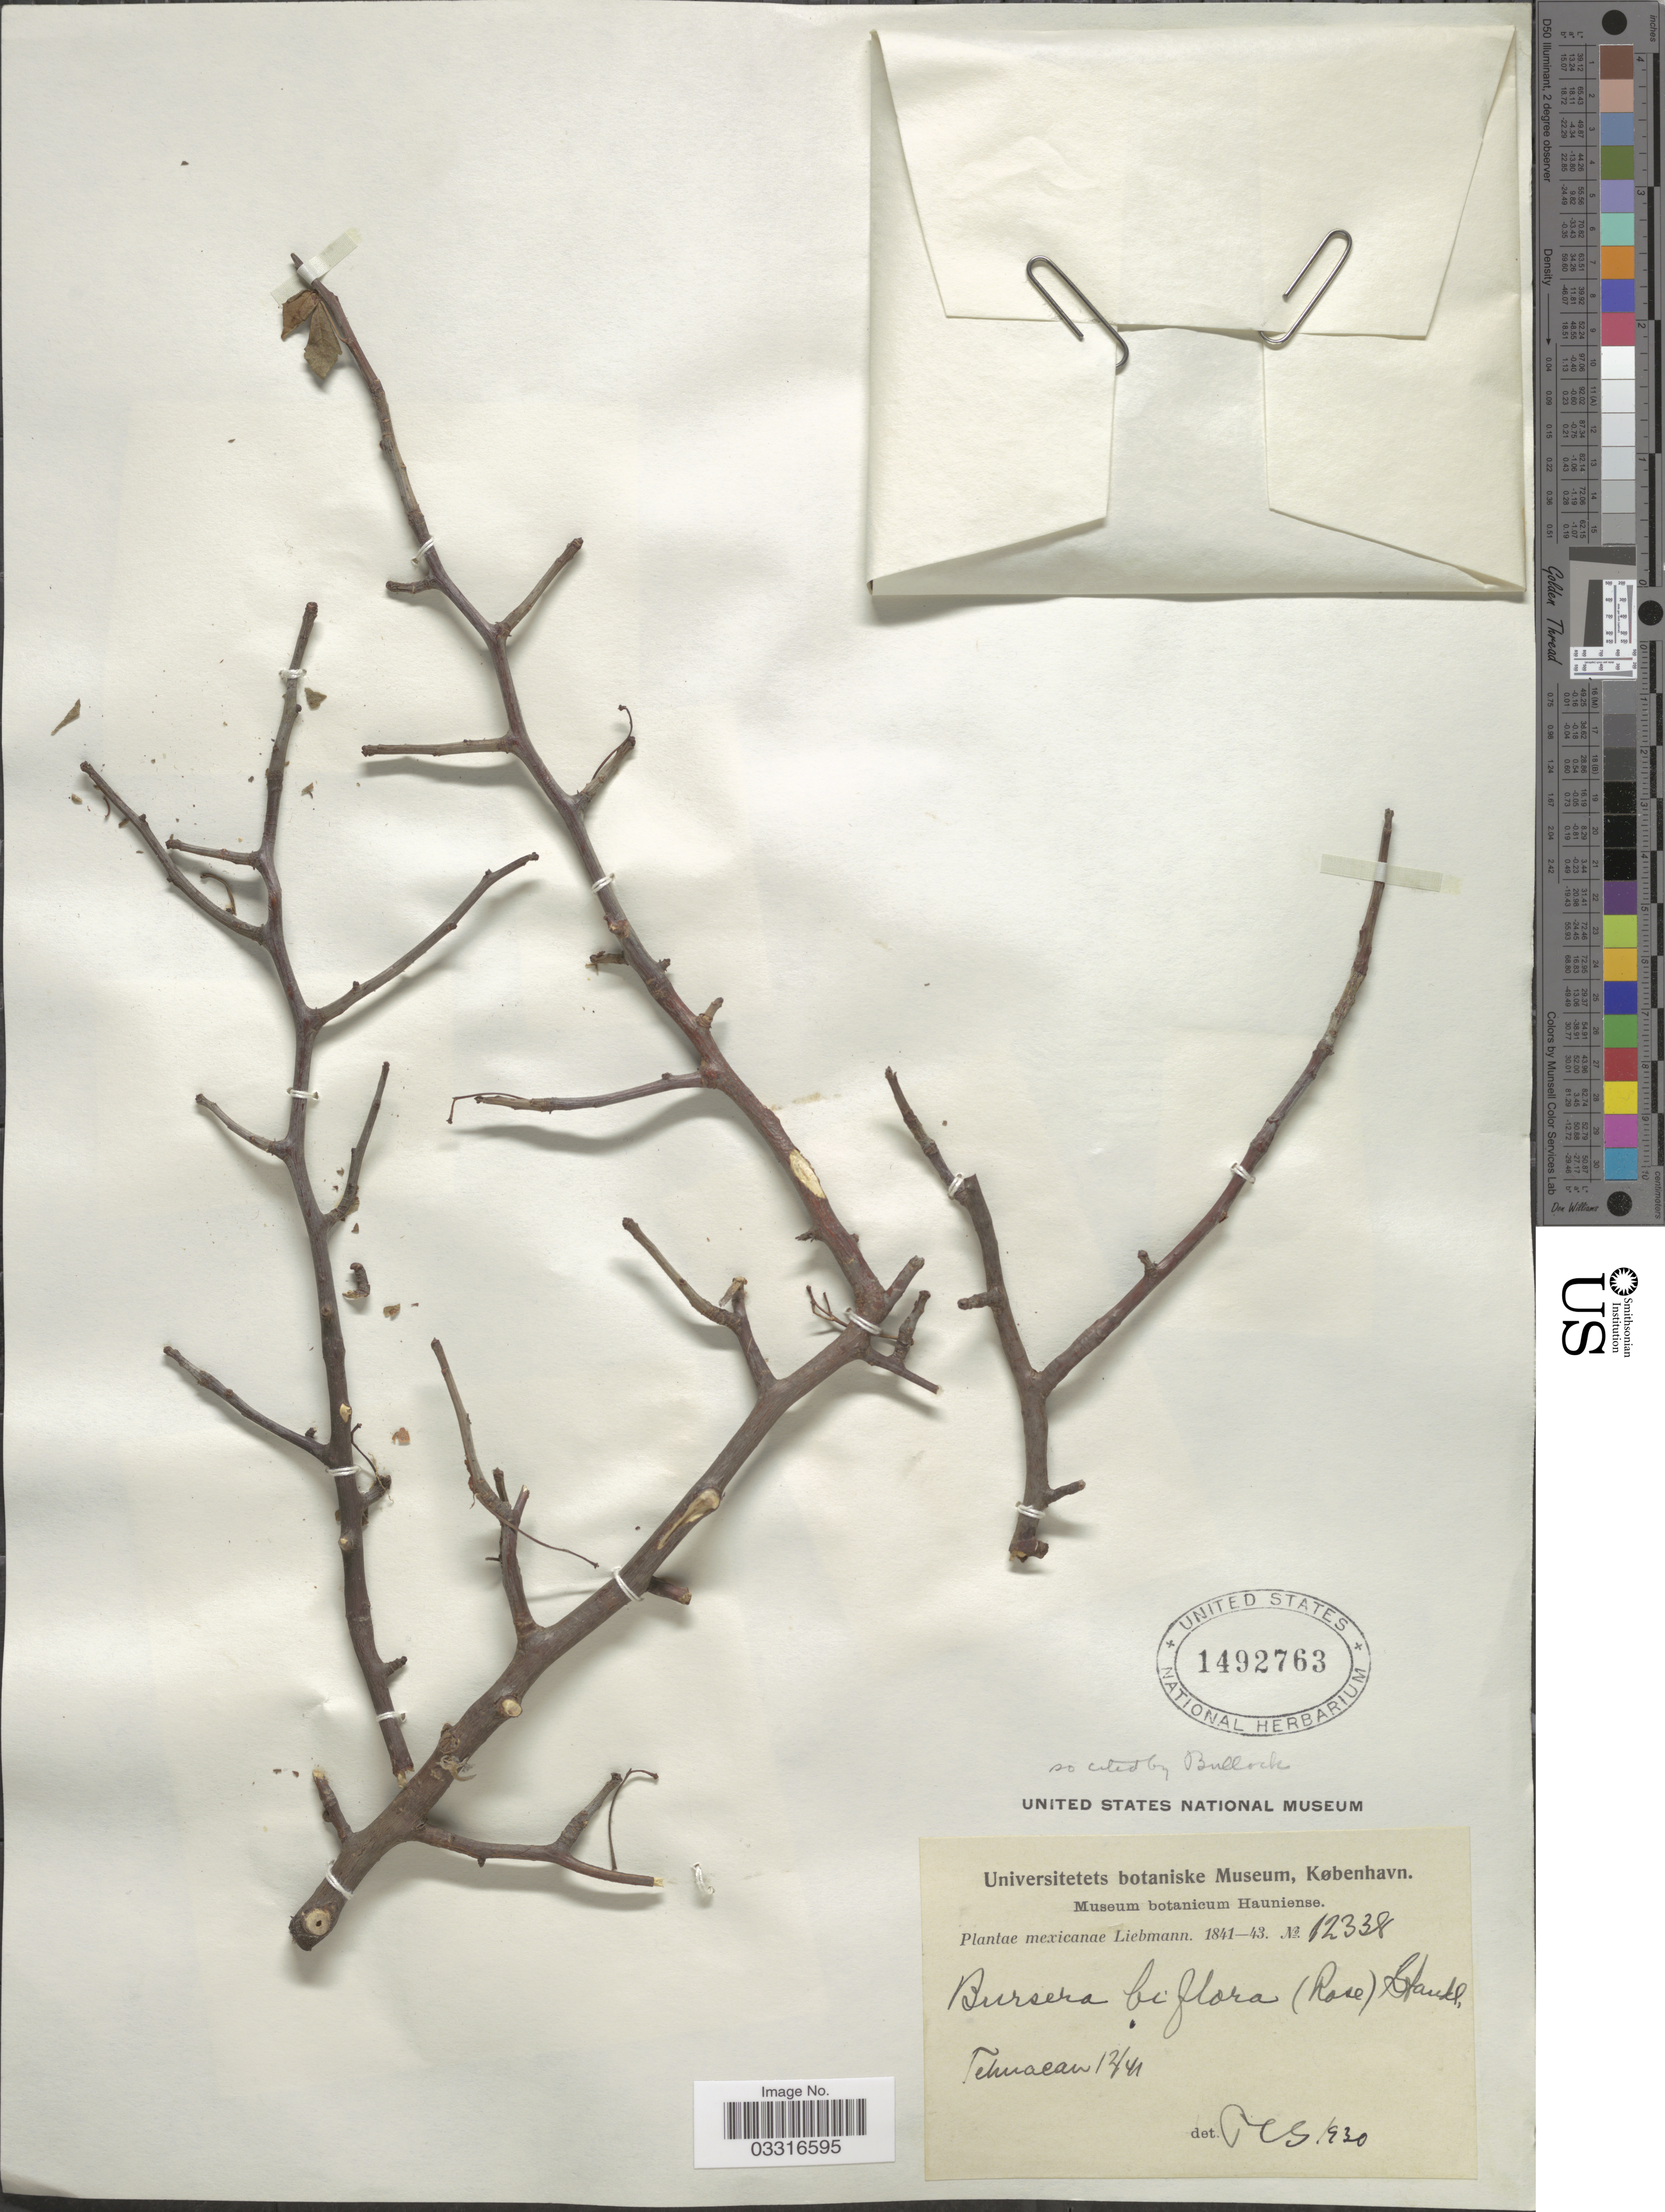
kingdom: Plantae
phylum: Tracheophyta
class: Magnoliopsida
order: Sapindales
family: Burseraceae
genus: Bursera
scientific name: Bursera biflora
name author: Standl.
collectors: Liebmann, --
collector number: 12338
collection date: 1841-12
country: Mexico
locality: Tehuacan.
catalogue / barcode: US 1492763